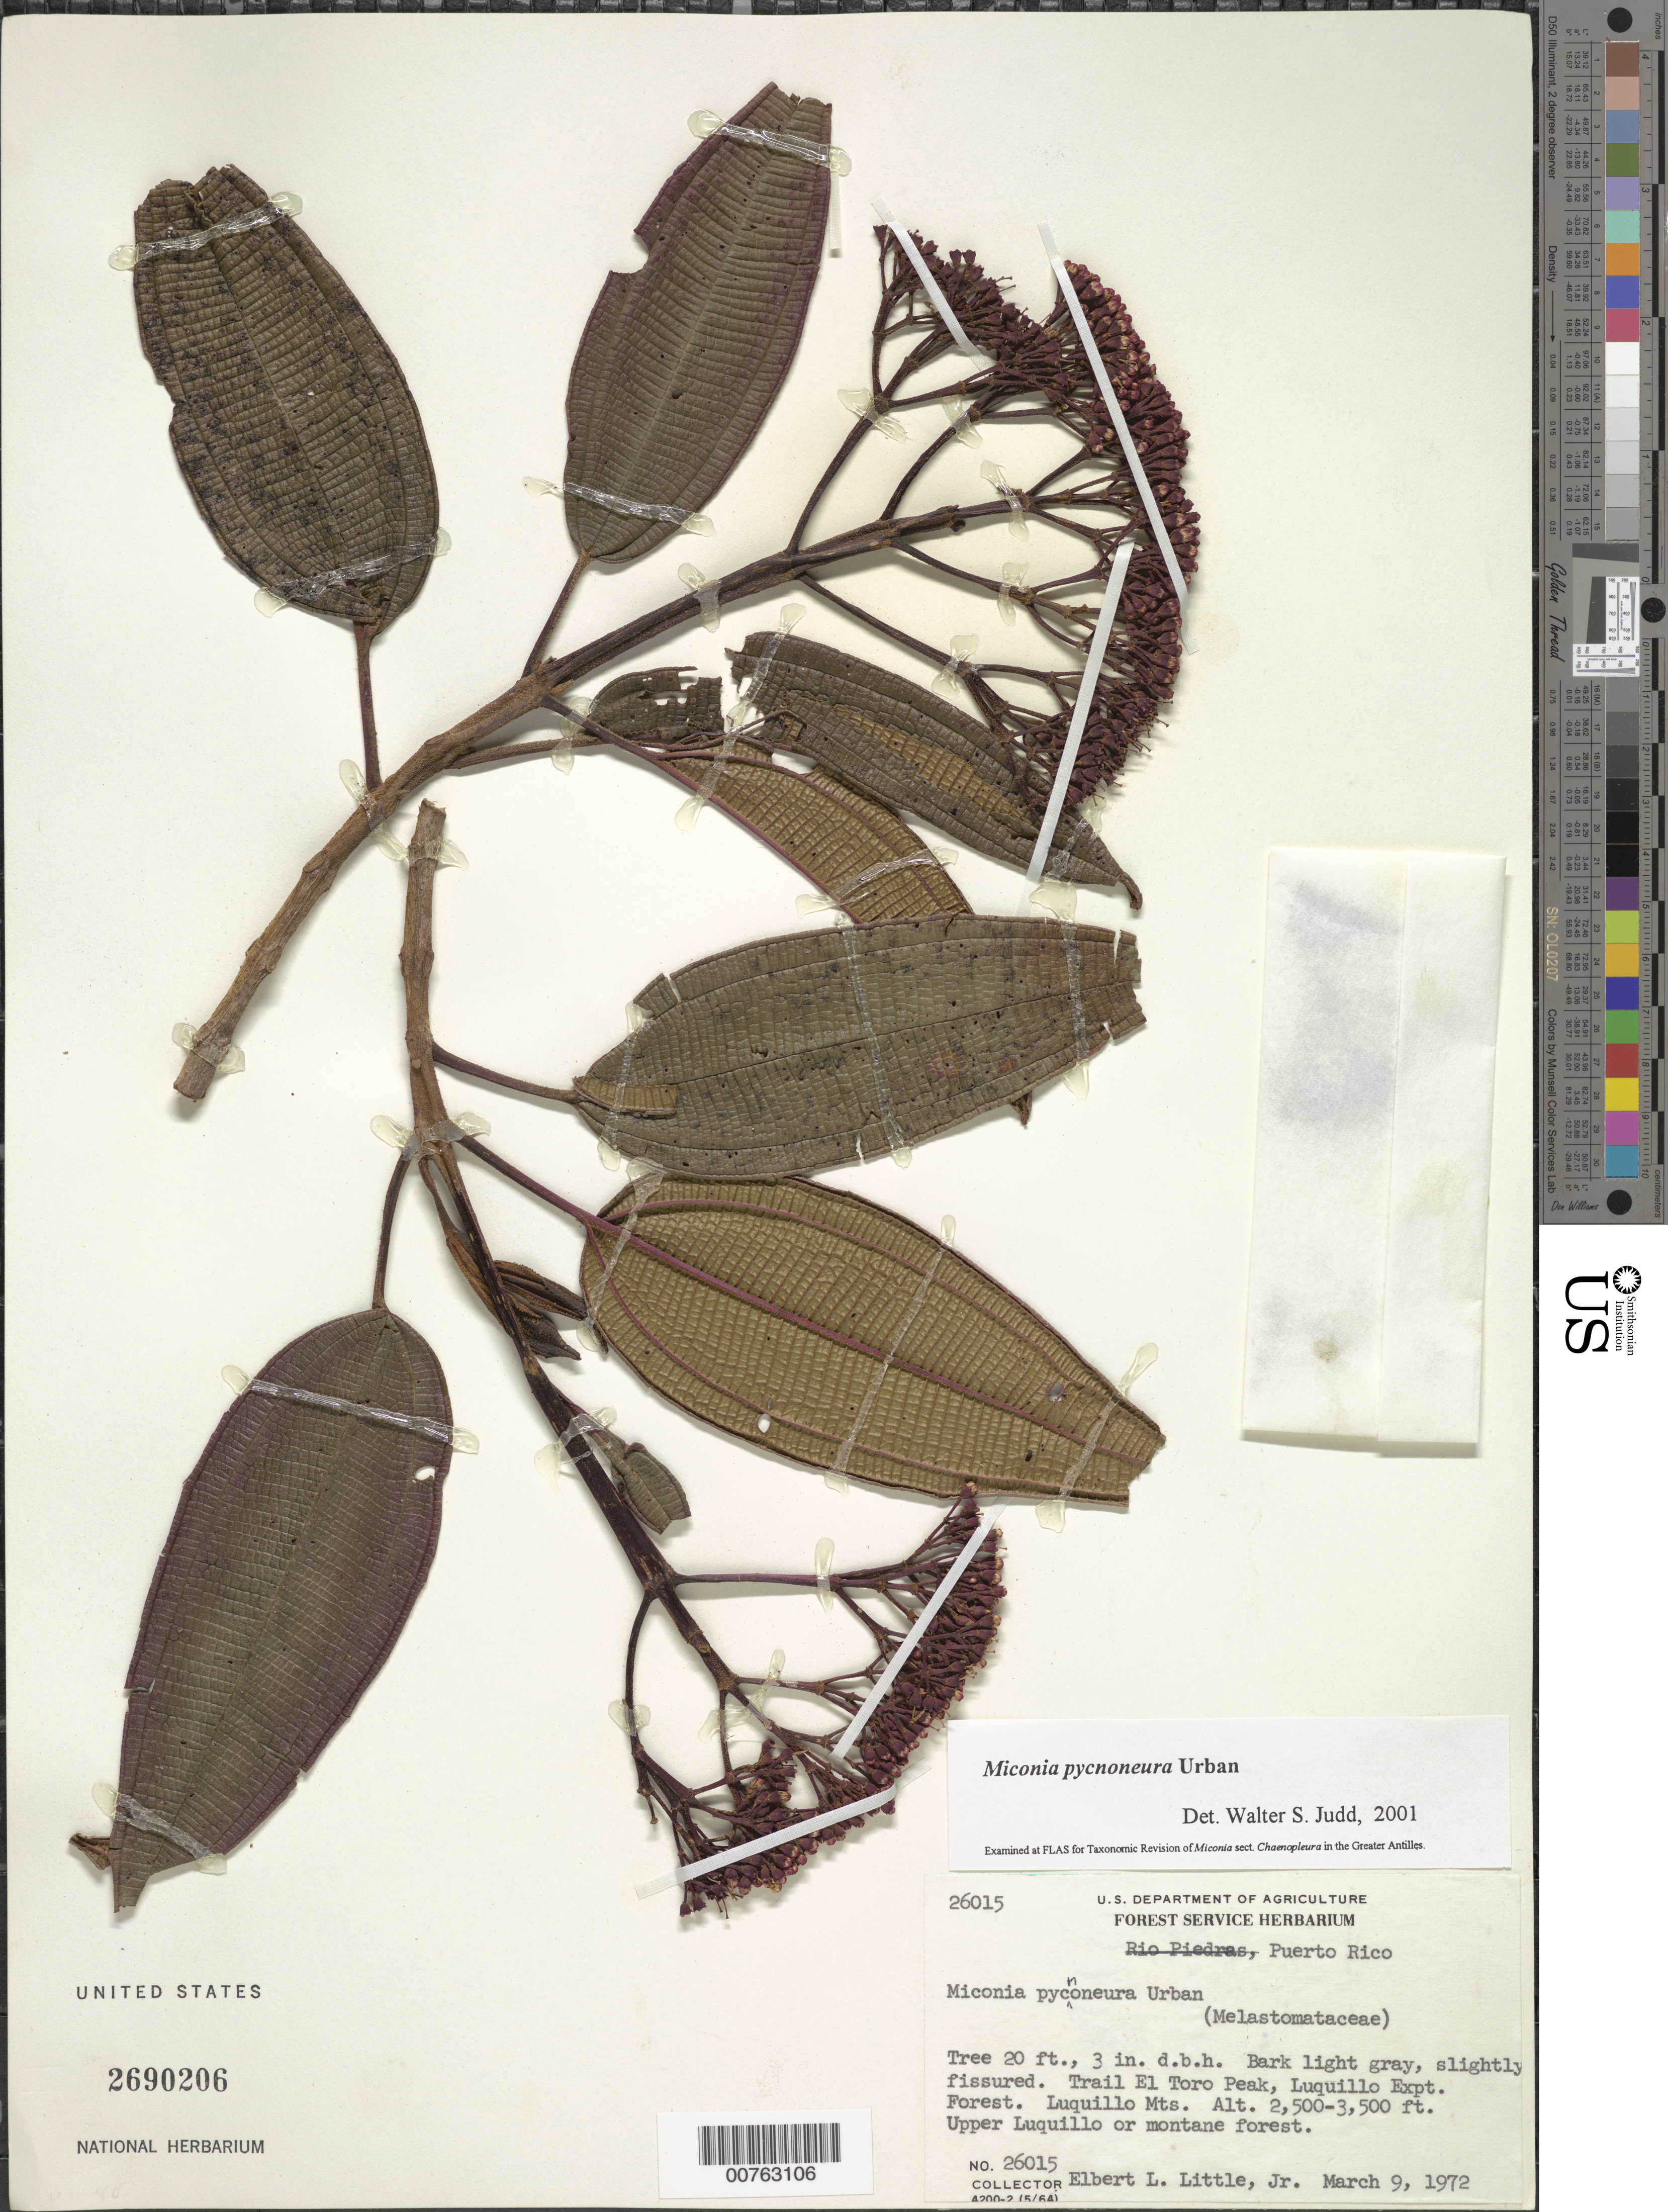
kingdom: Plantae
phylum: Tracheophyta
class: Magnoliopsida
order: Myrtales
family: Melastomataceae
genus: Miconia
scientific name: Miconia pycnoneura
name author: Urb.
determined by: Judd, Walter S.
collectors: E. L. Little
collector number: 26015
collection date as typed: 09 Mar 1972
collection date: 1972-03-09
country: Puerto Rico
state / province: Luquillo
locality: Trail El Toro Peak, Luquillo Experimental Forest, Luquillo Mts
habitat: Upper Luquillo or montane forest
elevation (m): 762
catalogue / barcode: US 2690206